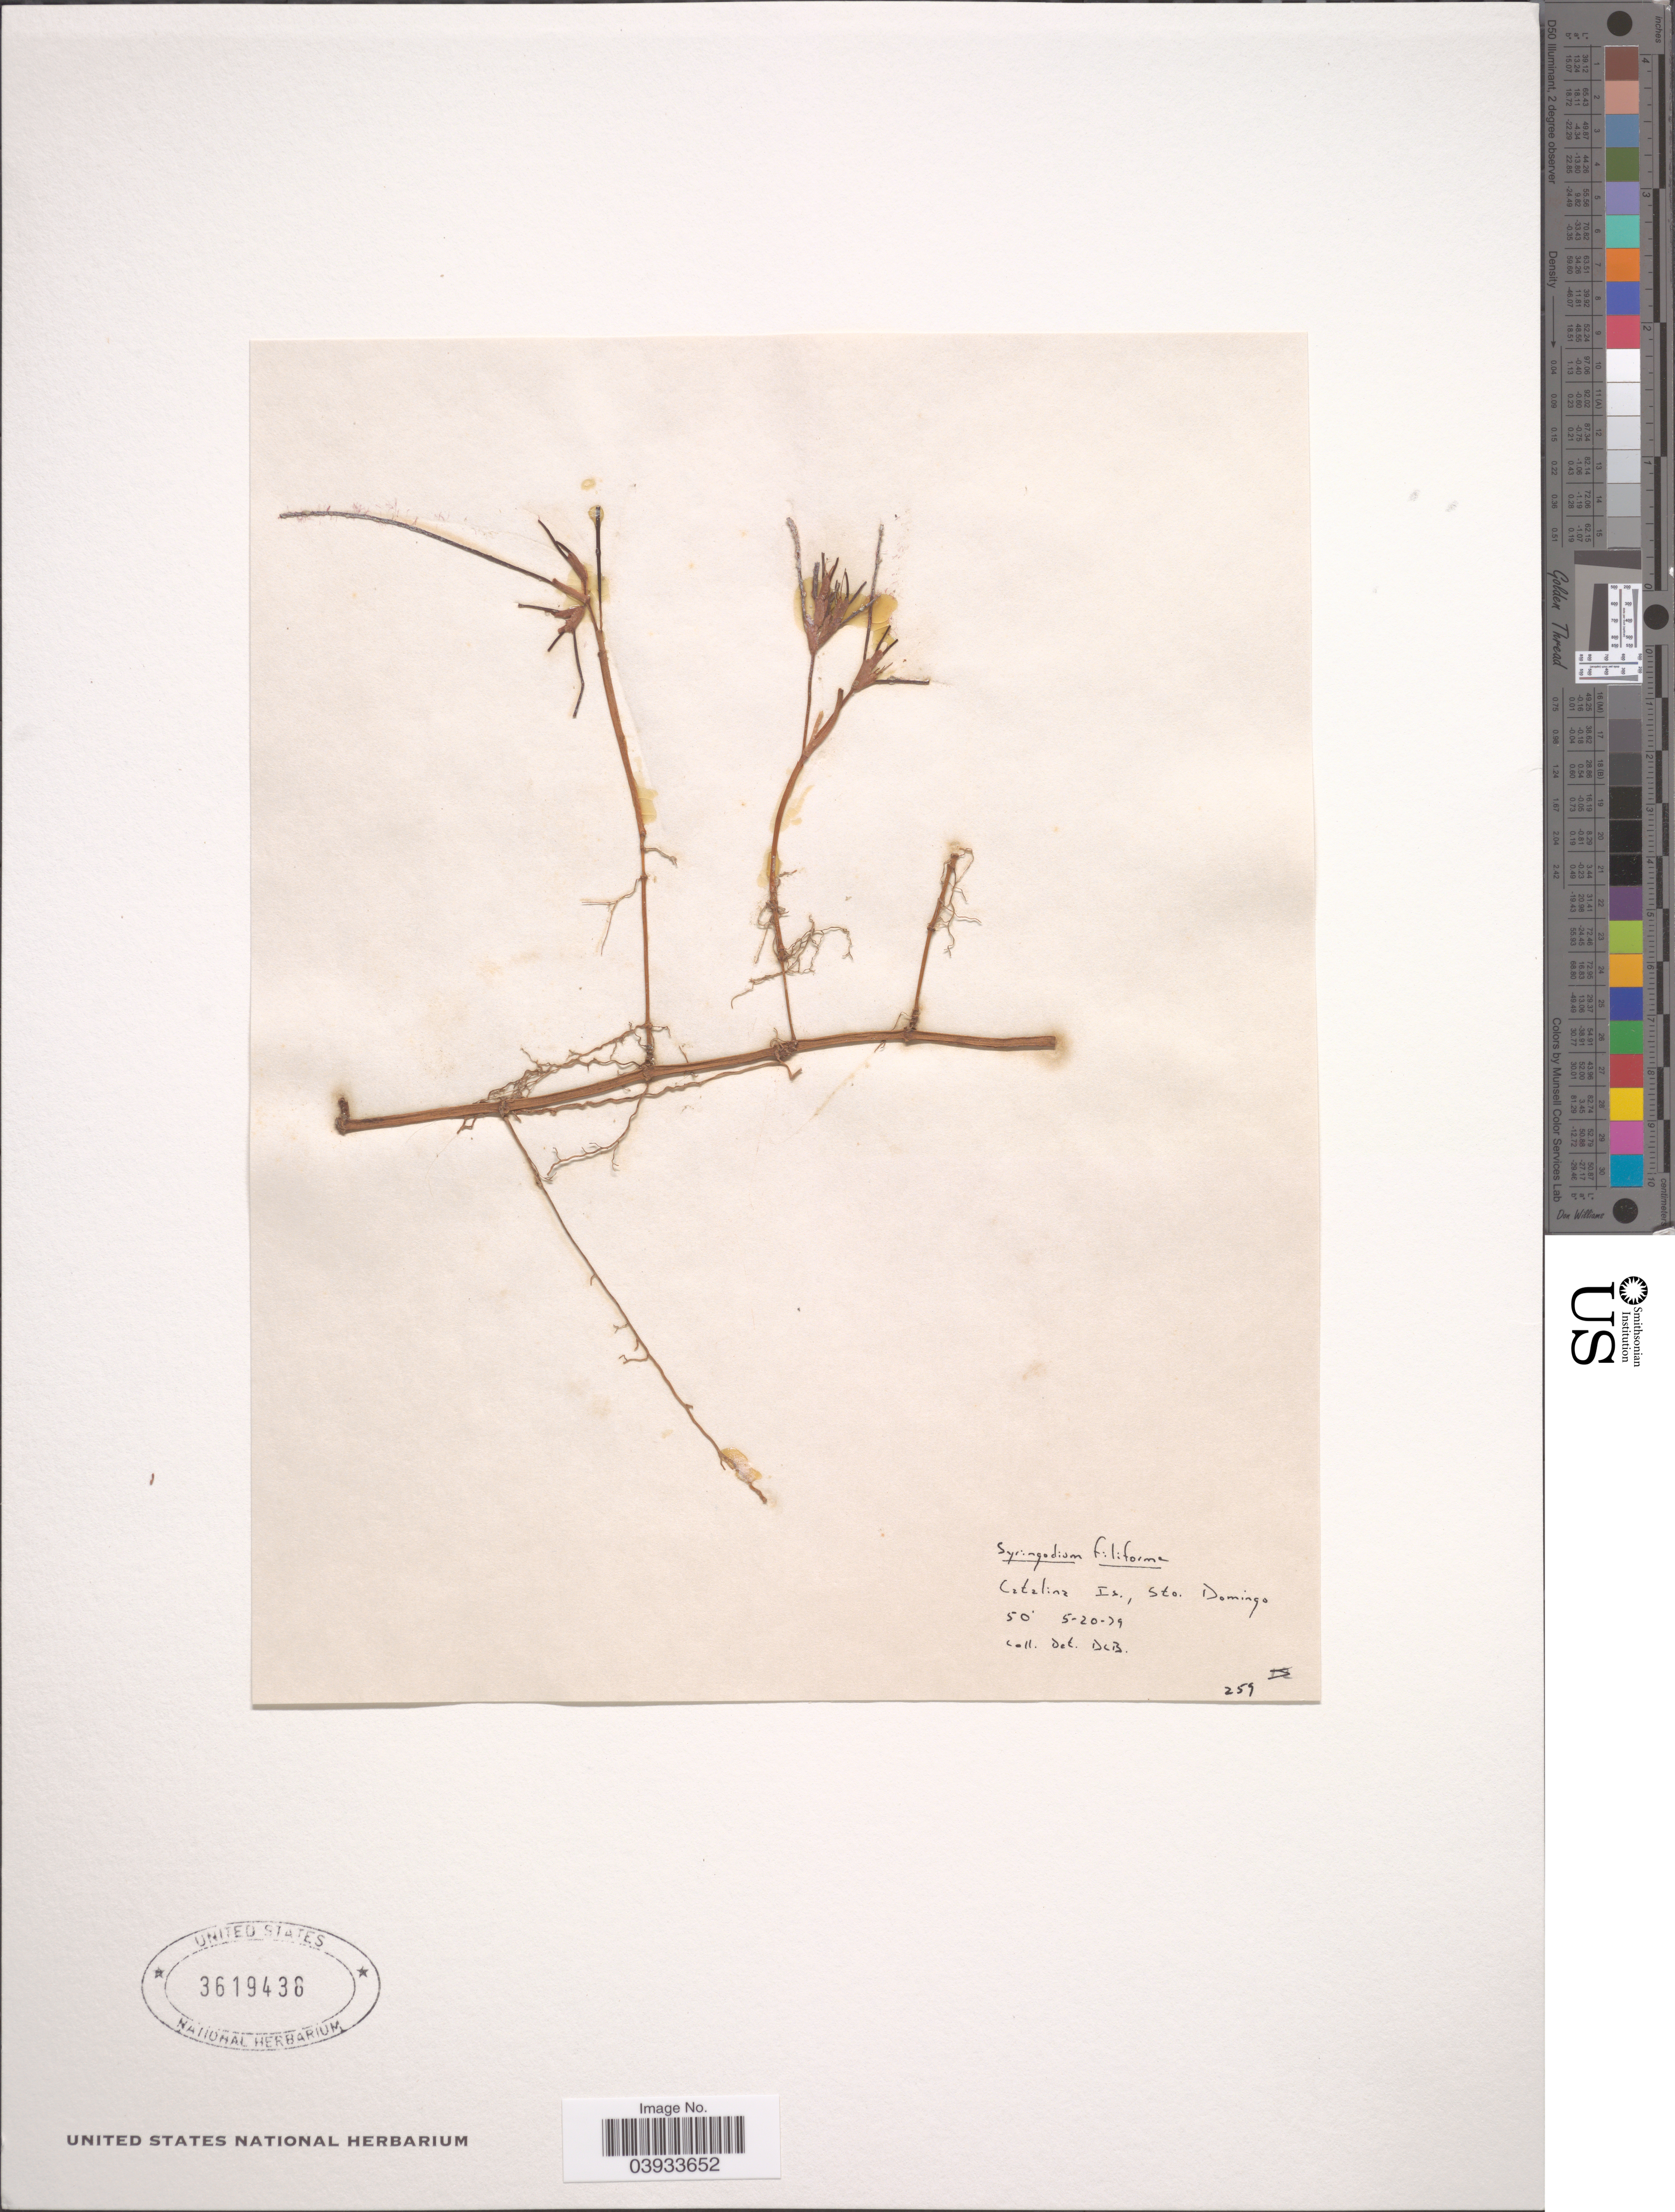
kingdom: Plantae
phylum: Tracheophyta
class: Liliopsida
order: Alismatales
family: Cymodoceaceae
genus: Syringodium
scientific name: Syringodium filiforme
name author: Kütz.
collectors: D. L. B.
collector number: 259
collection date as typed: Transcribed d/m/y: 20/5/79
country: Dominican Republic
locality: Catalina Is., Sto. Domingo.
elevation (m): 15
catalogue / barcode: US 3619438